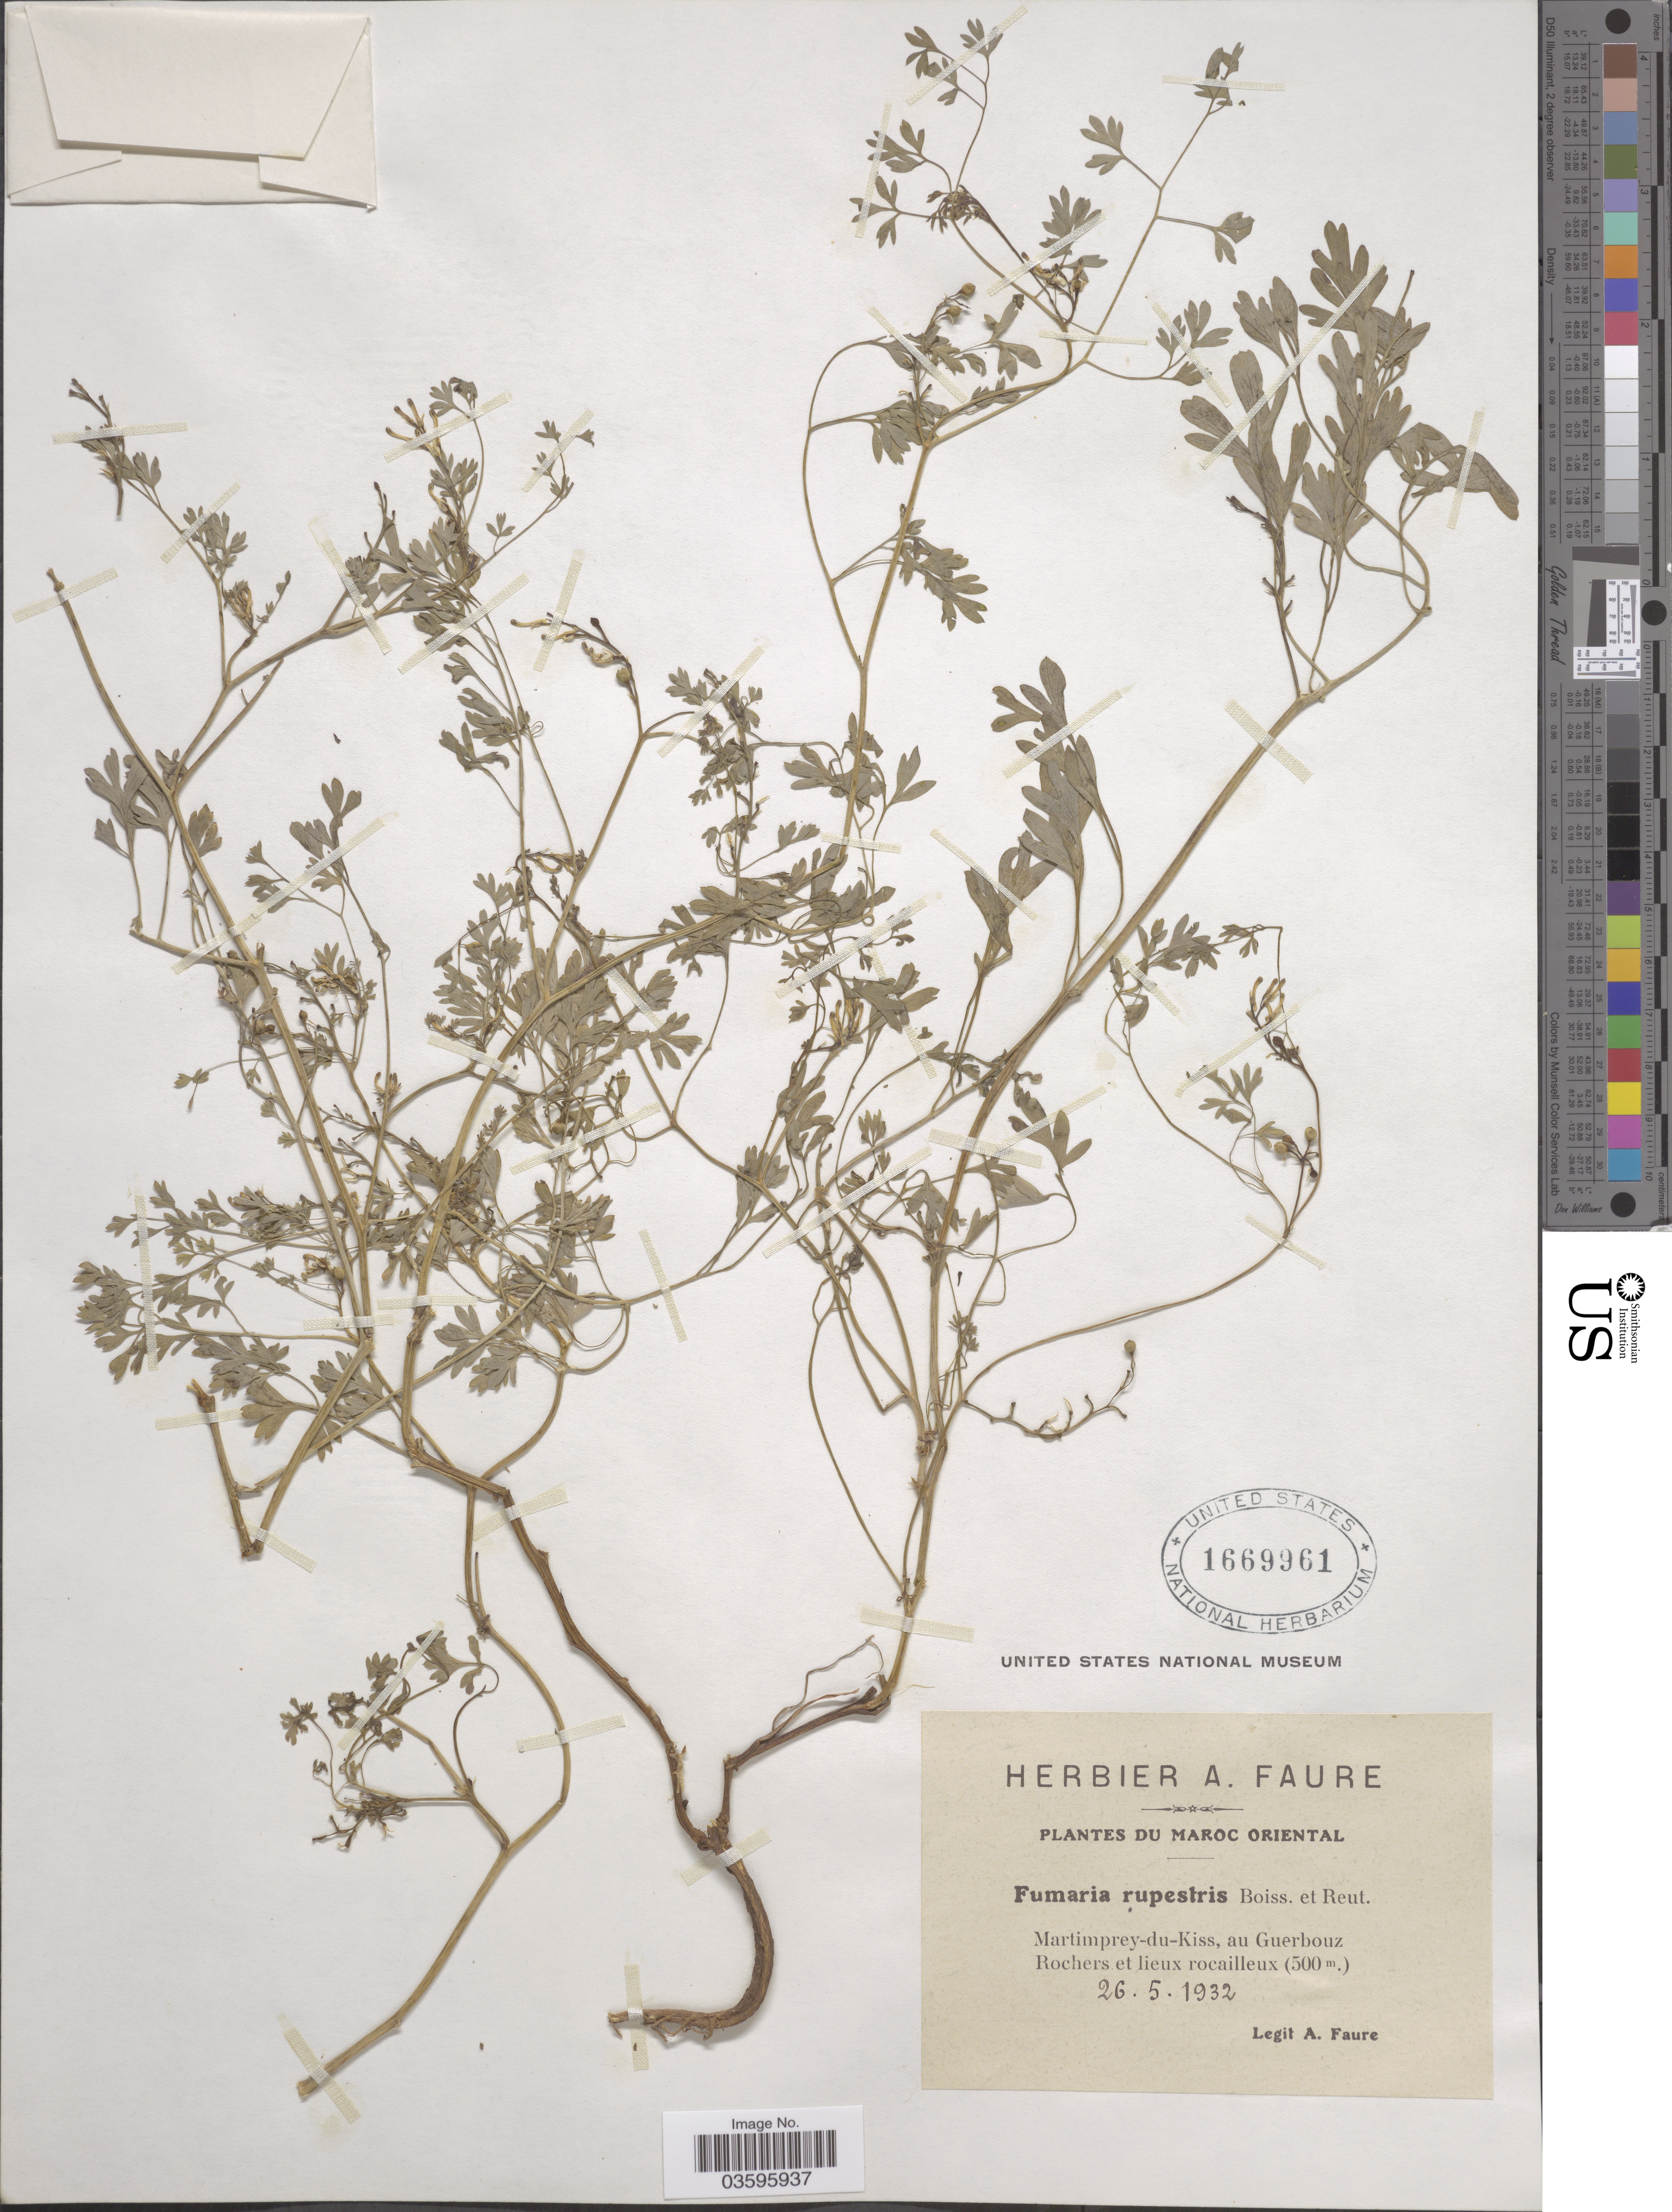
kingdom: Plantae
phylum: Tracheophyta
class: Magnoliopsida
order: Ranunculales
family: Papaveraceae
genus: Fumaria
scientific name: Fumaria rupestris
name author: Boiss. & Reut.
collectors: A. Faure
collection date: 1932-05-26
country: Morocco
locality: Maroc Oriental. Martimprey-du-Kiss, au Guerbouz Rochers et lieux rocailleux.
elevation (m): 500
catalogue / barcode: US 1669961